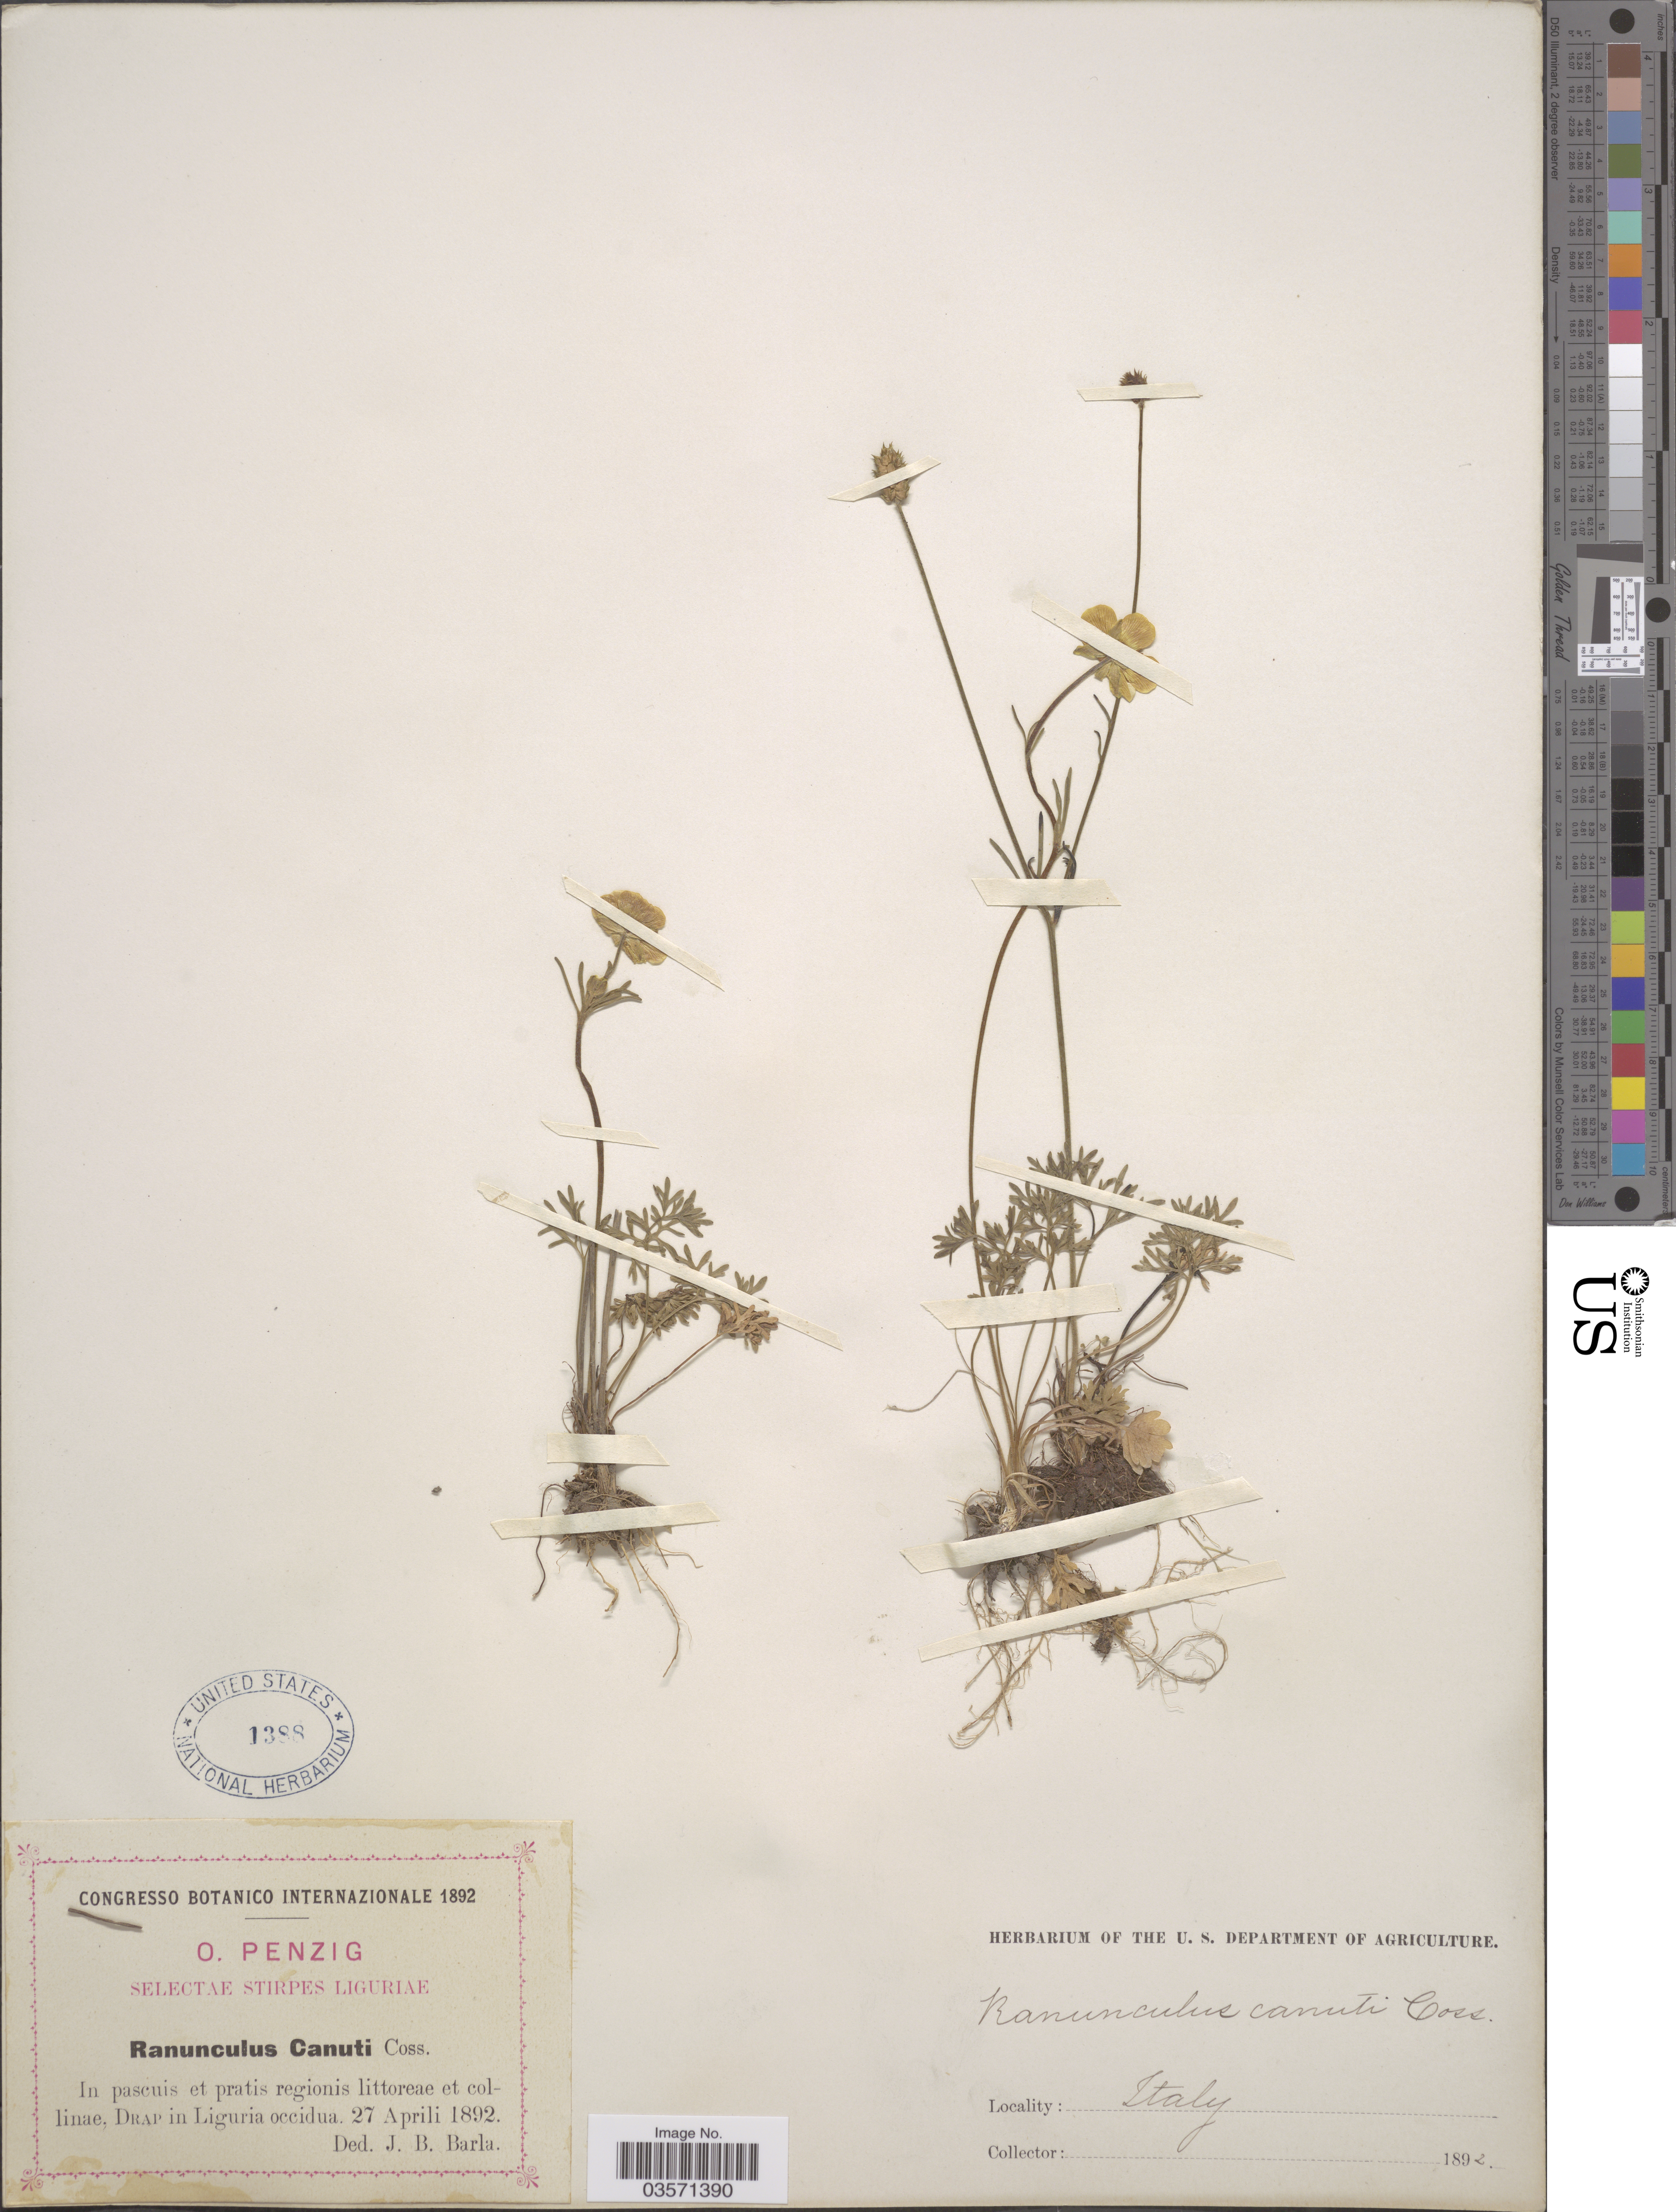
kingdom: Plantae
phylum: Tracheophyta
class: Magnoliopsida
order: Ranunculales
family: Ranunculaceae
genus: Ranunculus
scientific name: Ranunculus canutii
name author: Coss. ex Ardoino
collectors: O. Penzig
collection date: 1892-04-27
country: Italy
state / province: Liguria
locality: Drap in Liguria occidua.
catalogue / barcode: US 1388